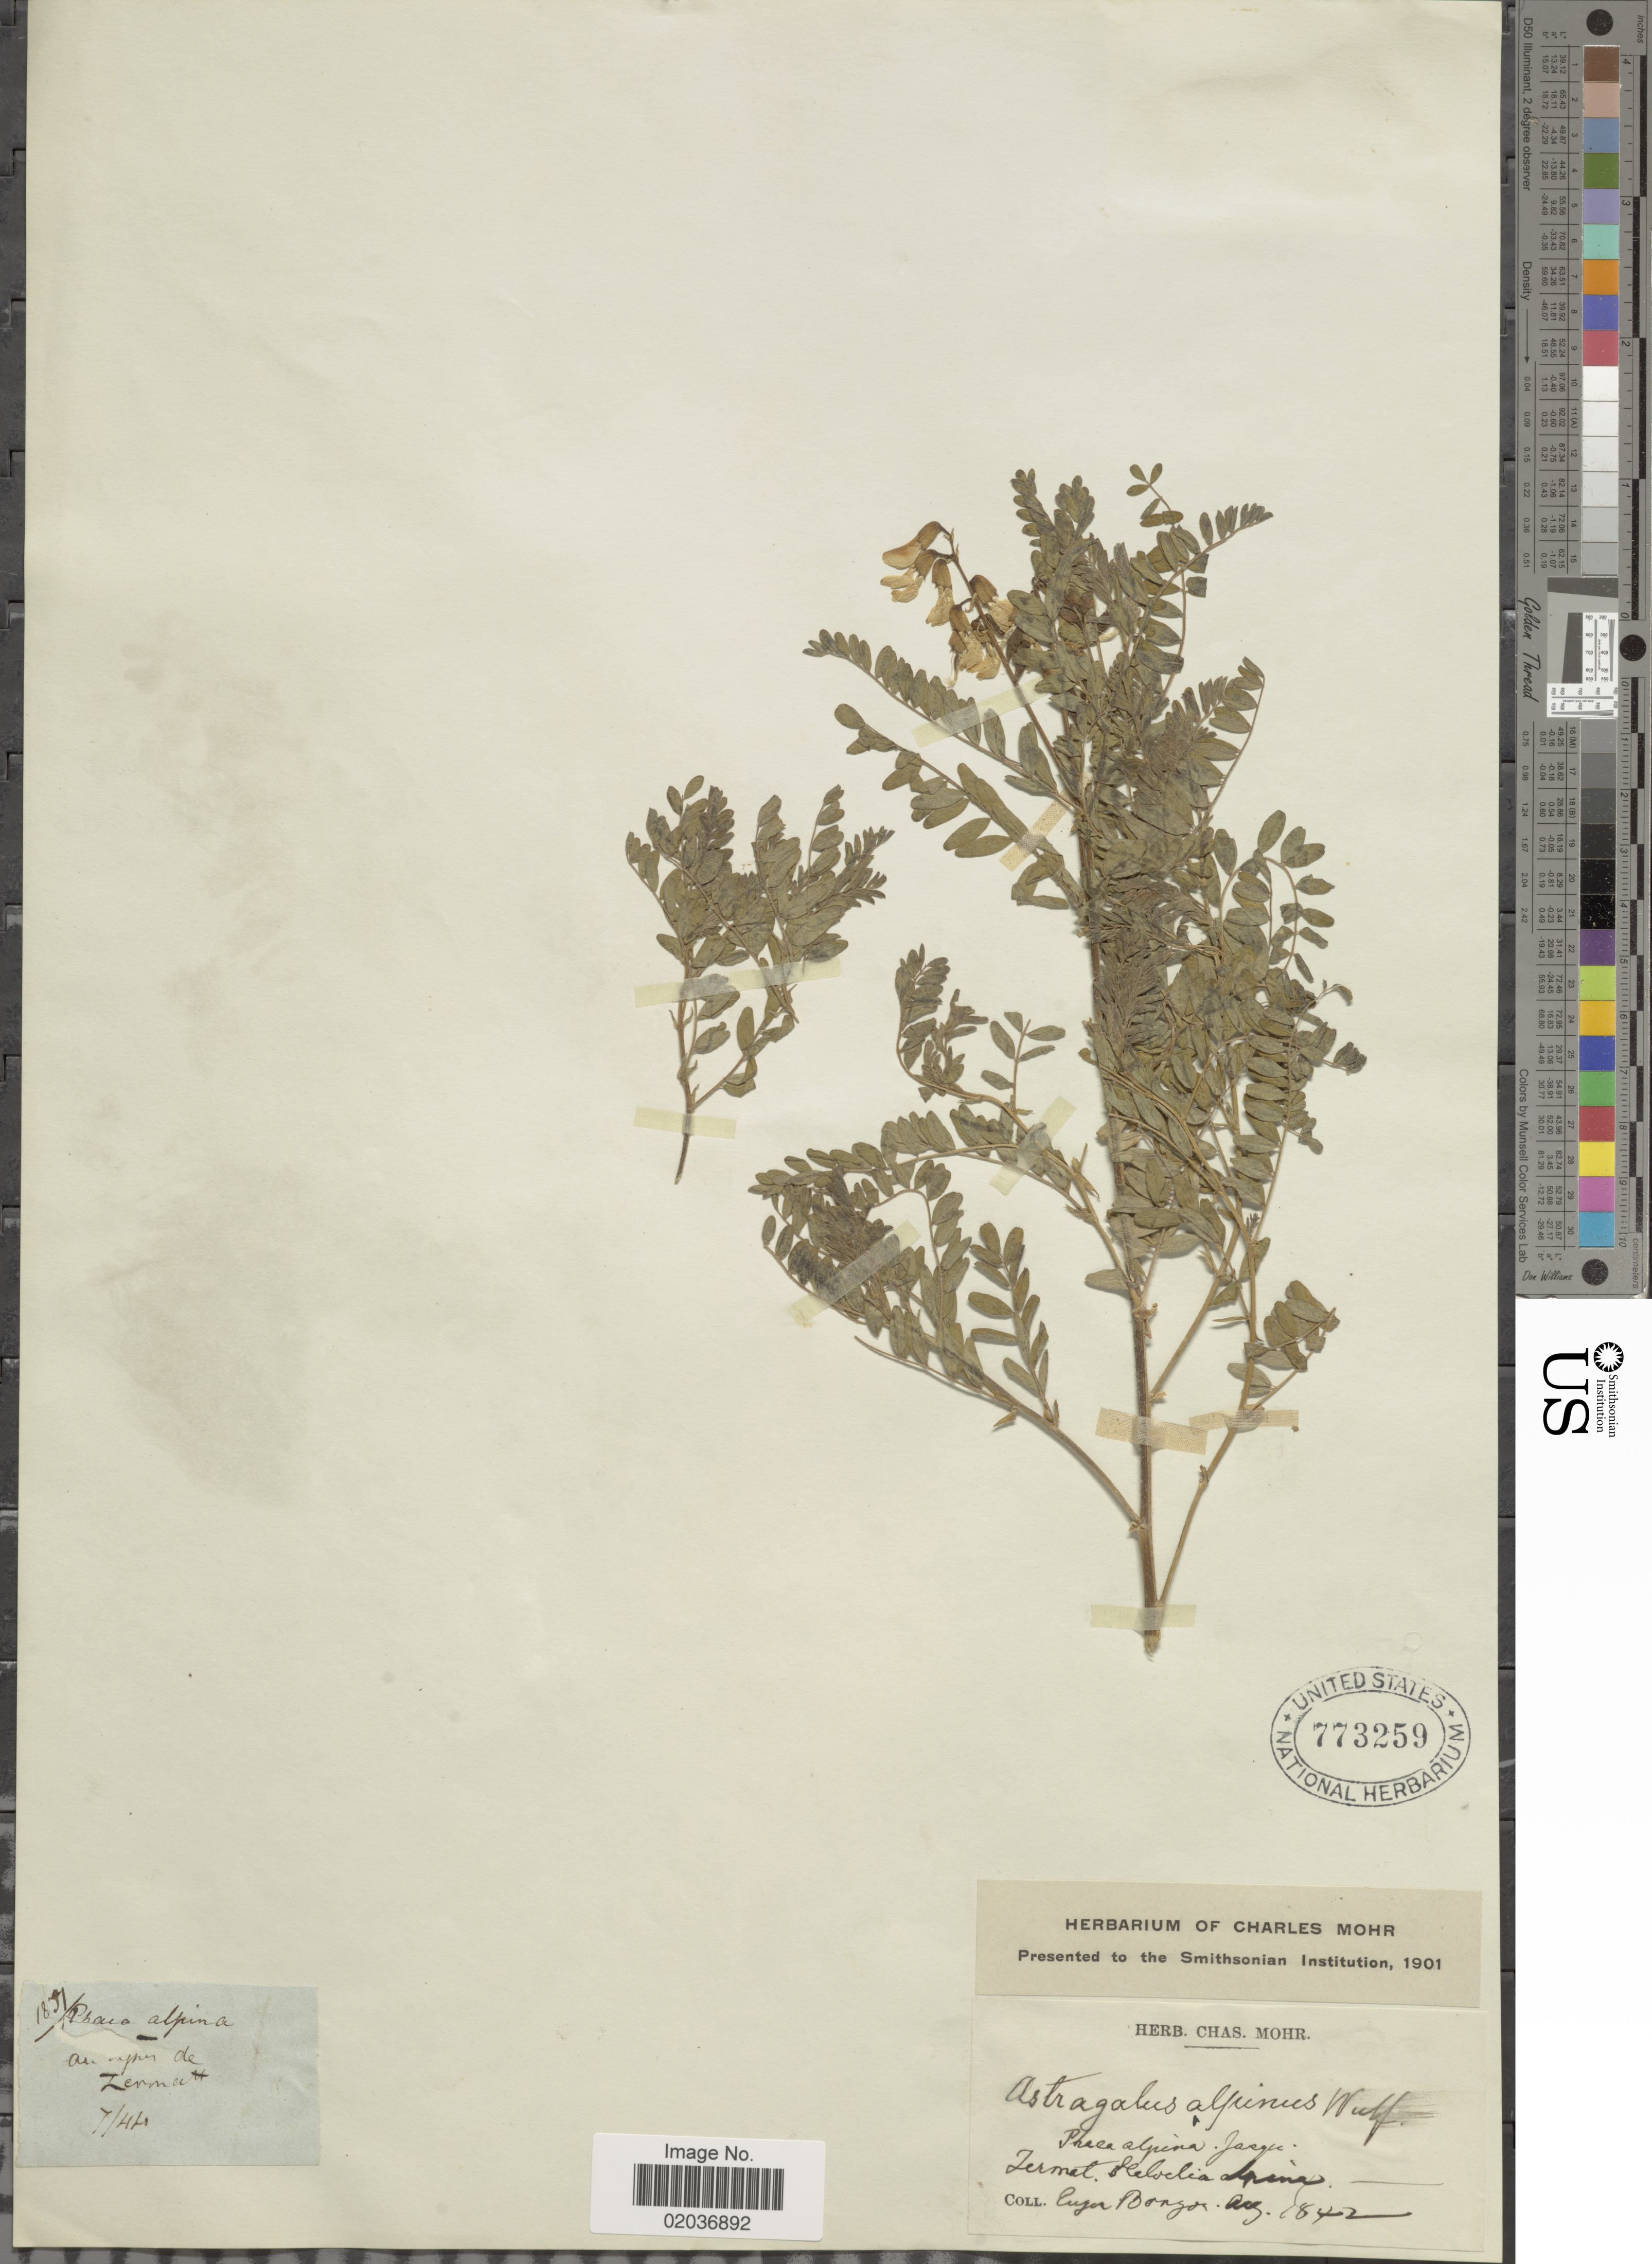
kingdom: Plantae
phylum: Tracheophyta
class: Magnoliopsida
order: Fabales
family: Fabaceae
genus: Astragalus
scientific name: Astragalus alpinus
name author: L.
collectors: Bonzon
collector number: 1851?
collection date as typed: Transcribed d/m/y: /7/44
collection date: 1842-08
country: Switzerland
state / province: Valais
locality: Zermatt Helvetia alpina.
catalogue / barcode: US 773259